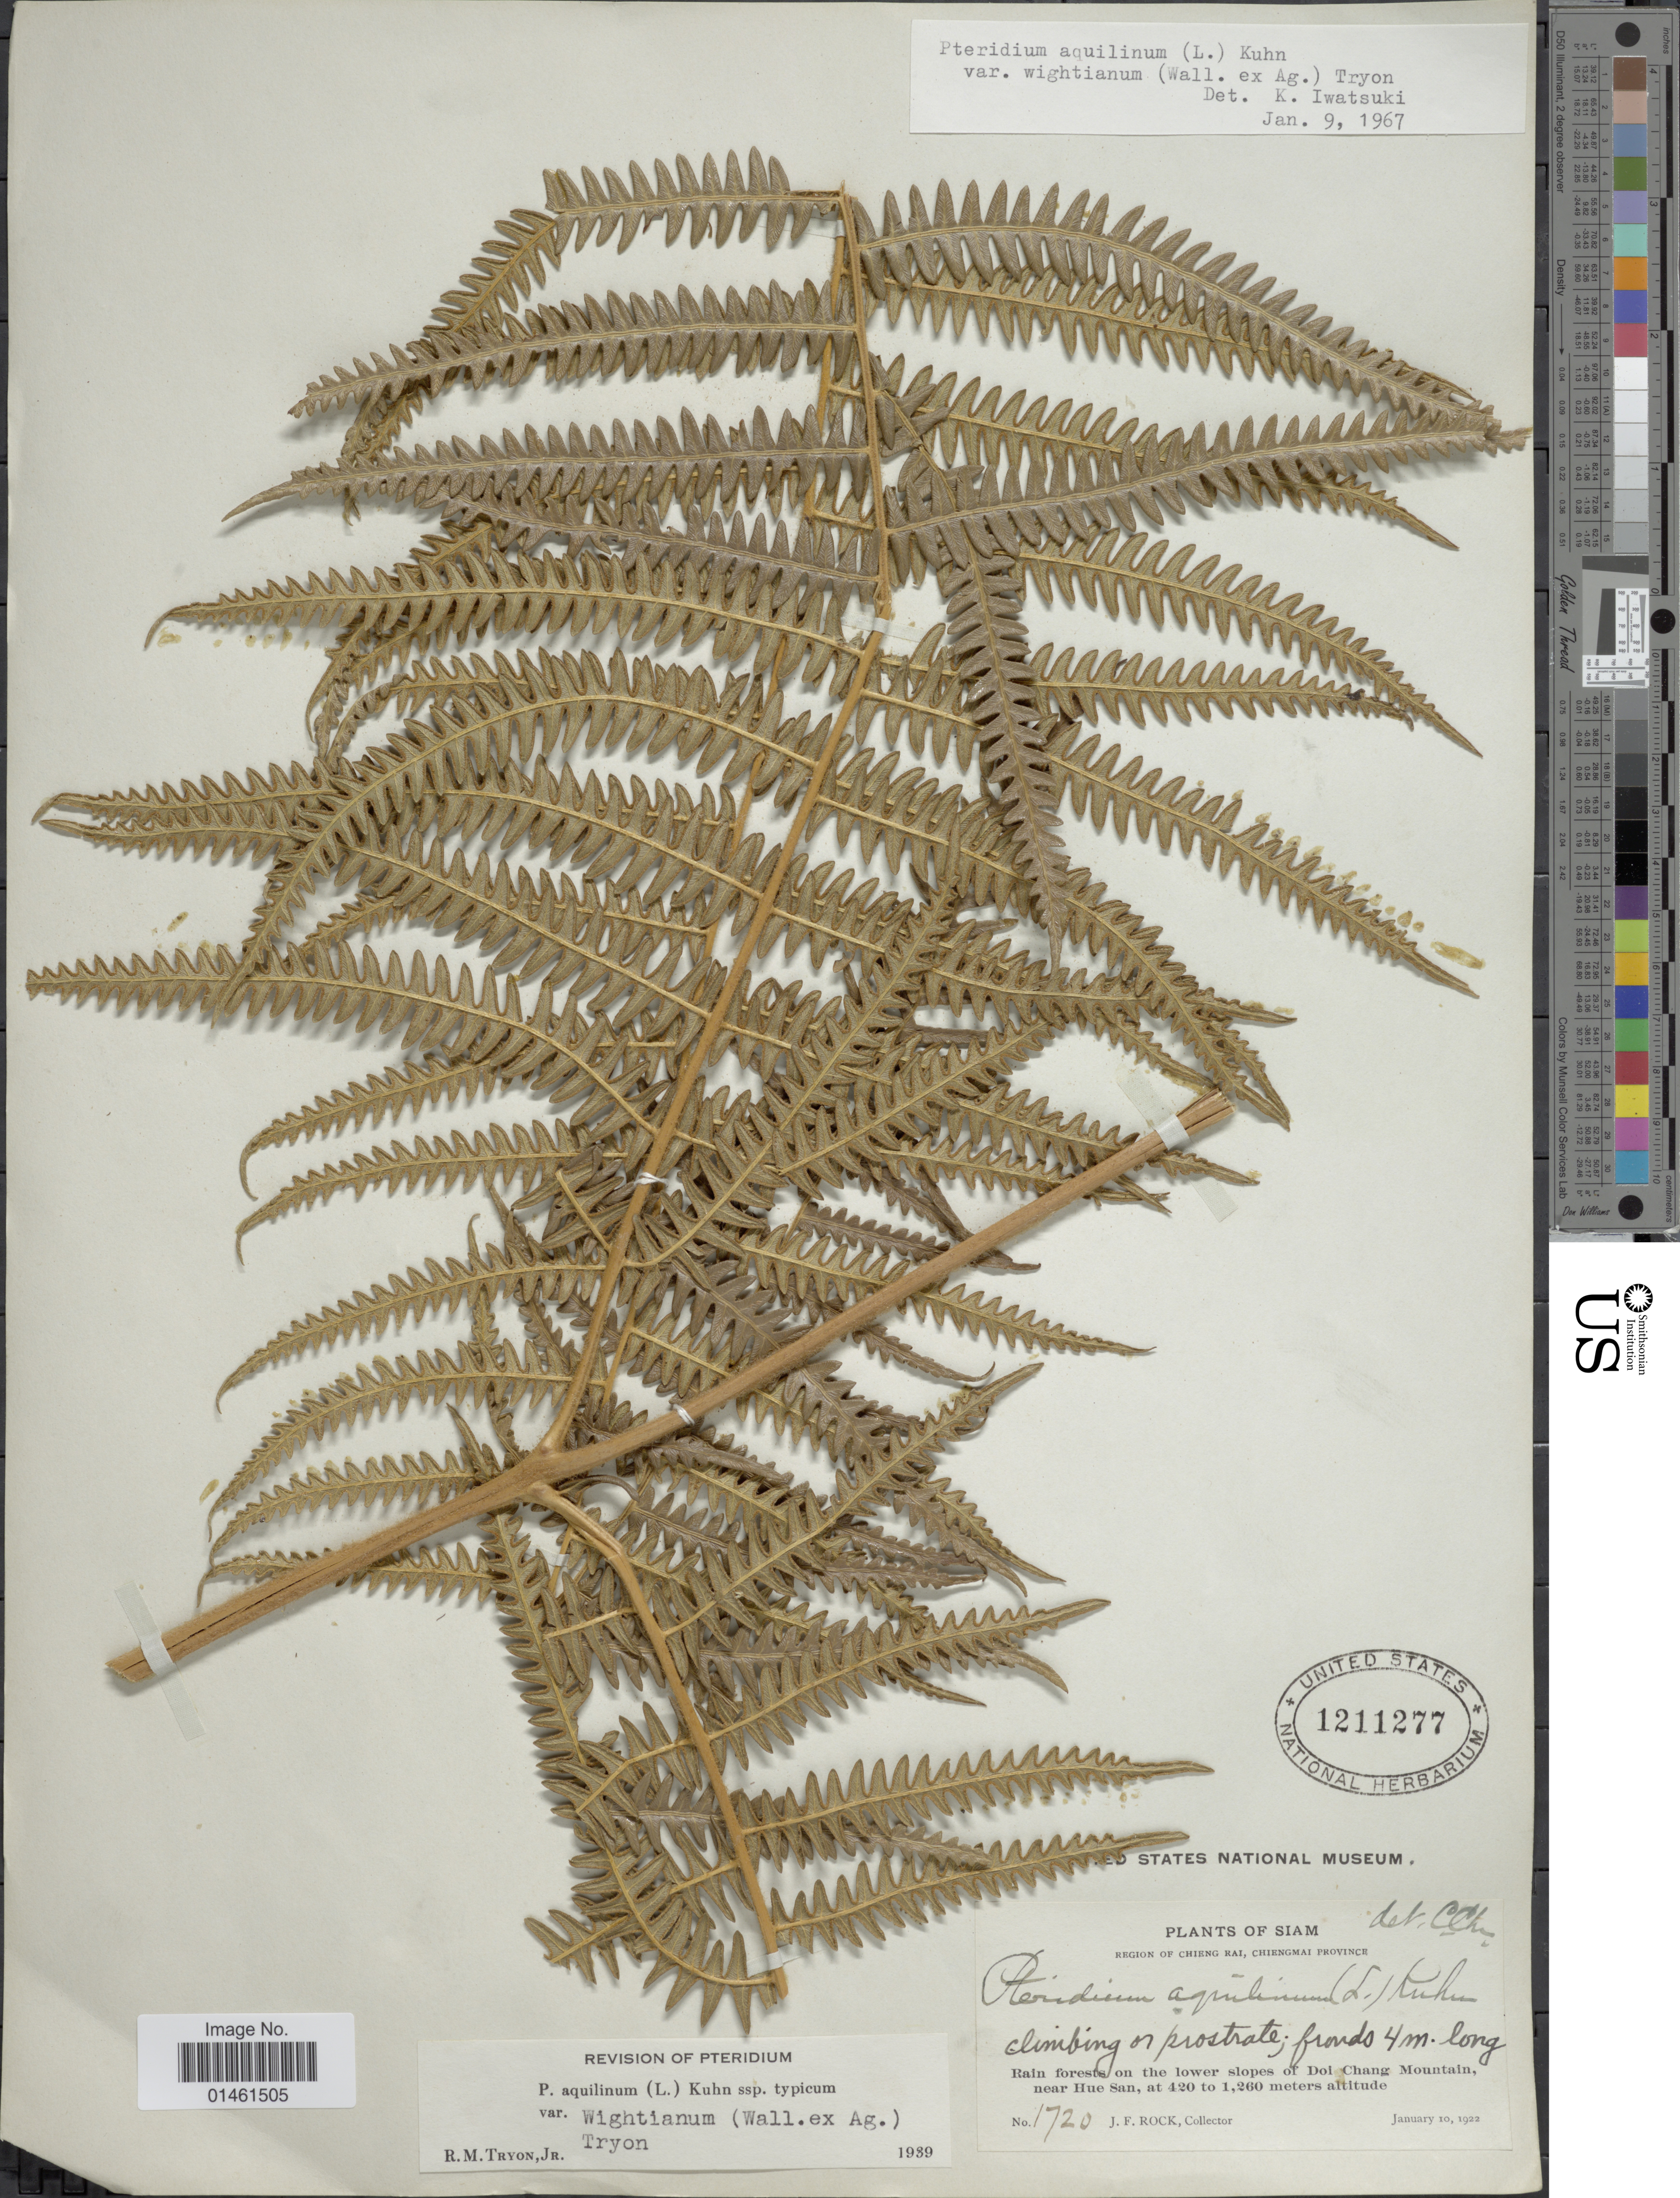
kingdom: Plantae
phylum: Tracheophyta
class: Polypodiopsida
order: Polypodiales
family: Dennstaedtiaceae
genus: Pteridium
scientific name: Pteridium aquilinum var. wightianum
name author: (J. Agardh) R.M. Tryon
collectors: J. Rock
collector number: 1720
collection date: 1922-01-10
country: Thailand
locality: Region of Chieng Rai, Chiengmai province, Siam, Rain forest on the lower slopes of Doi Chang Mountain, near Hue San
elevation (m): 420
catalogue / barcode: US 1211277